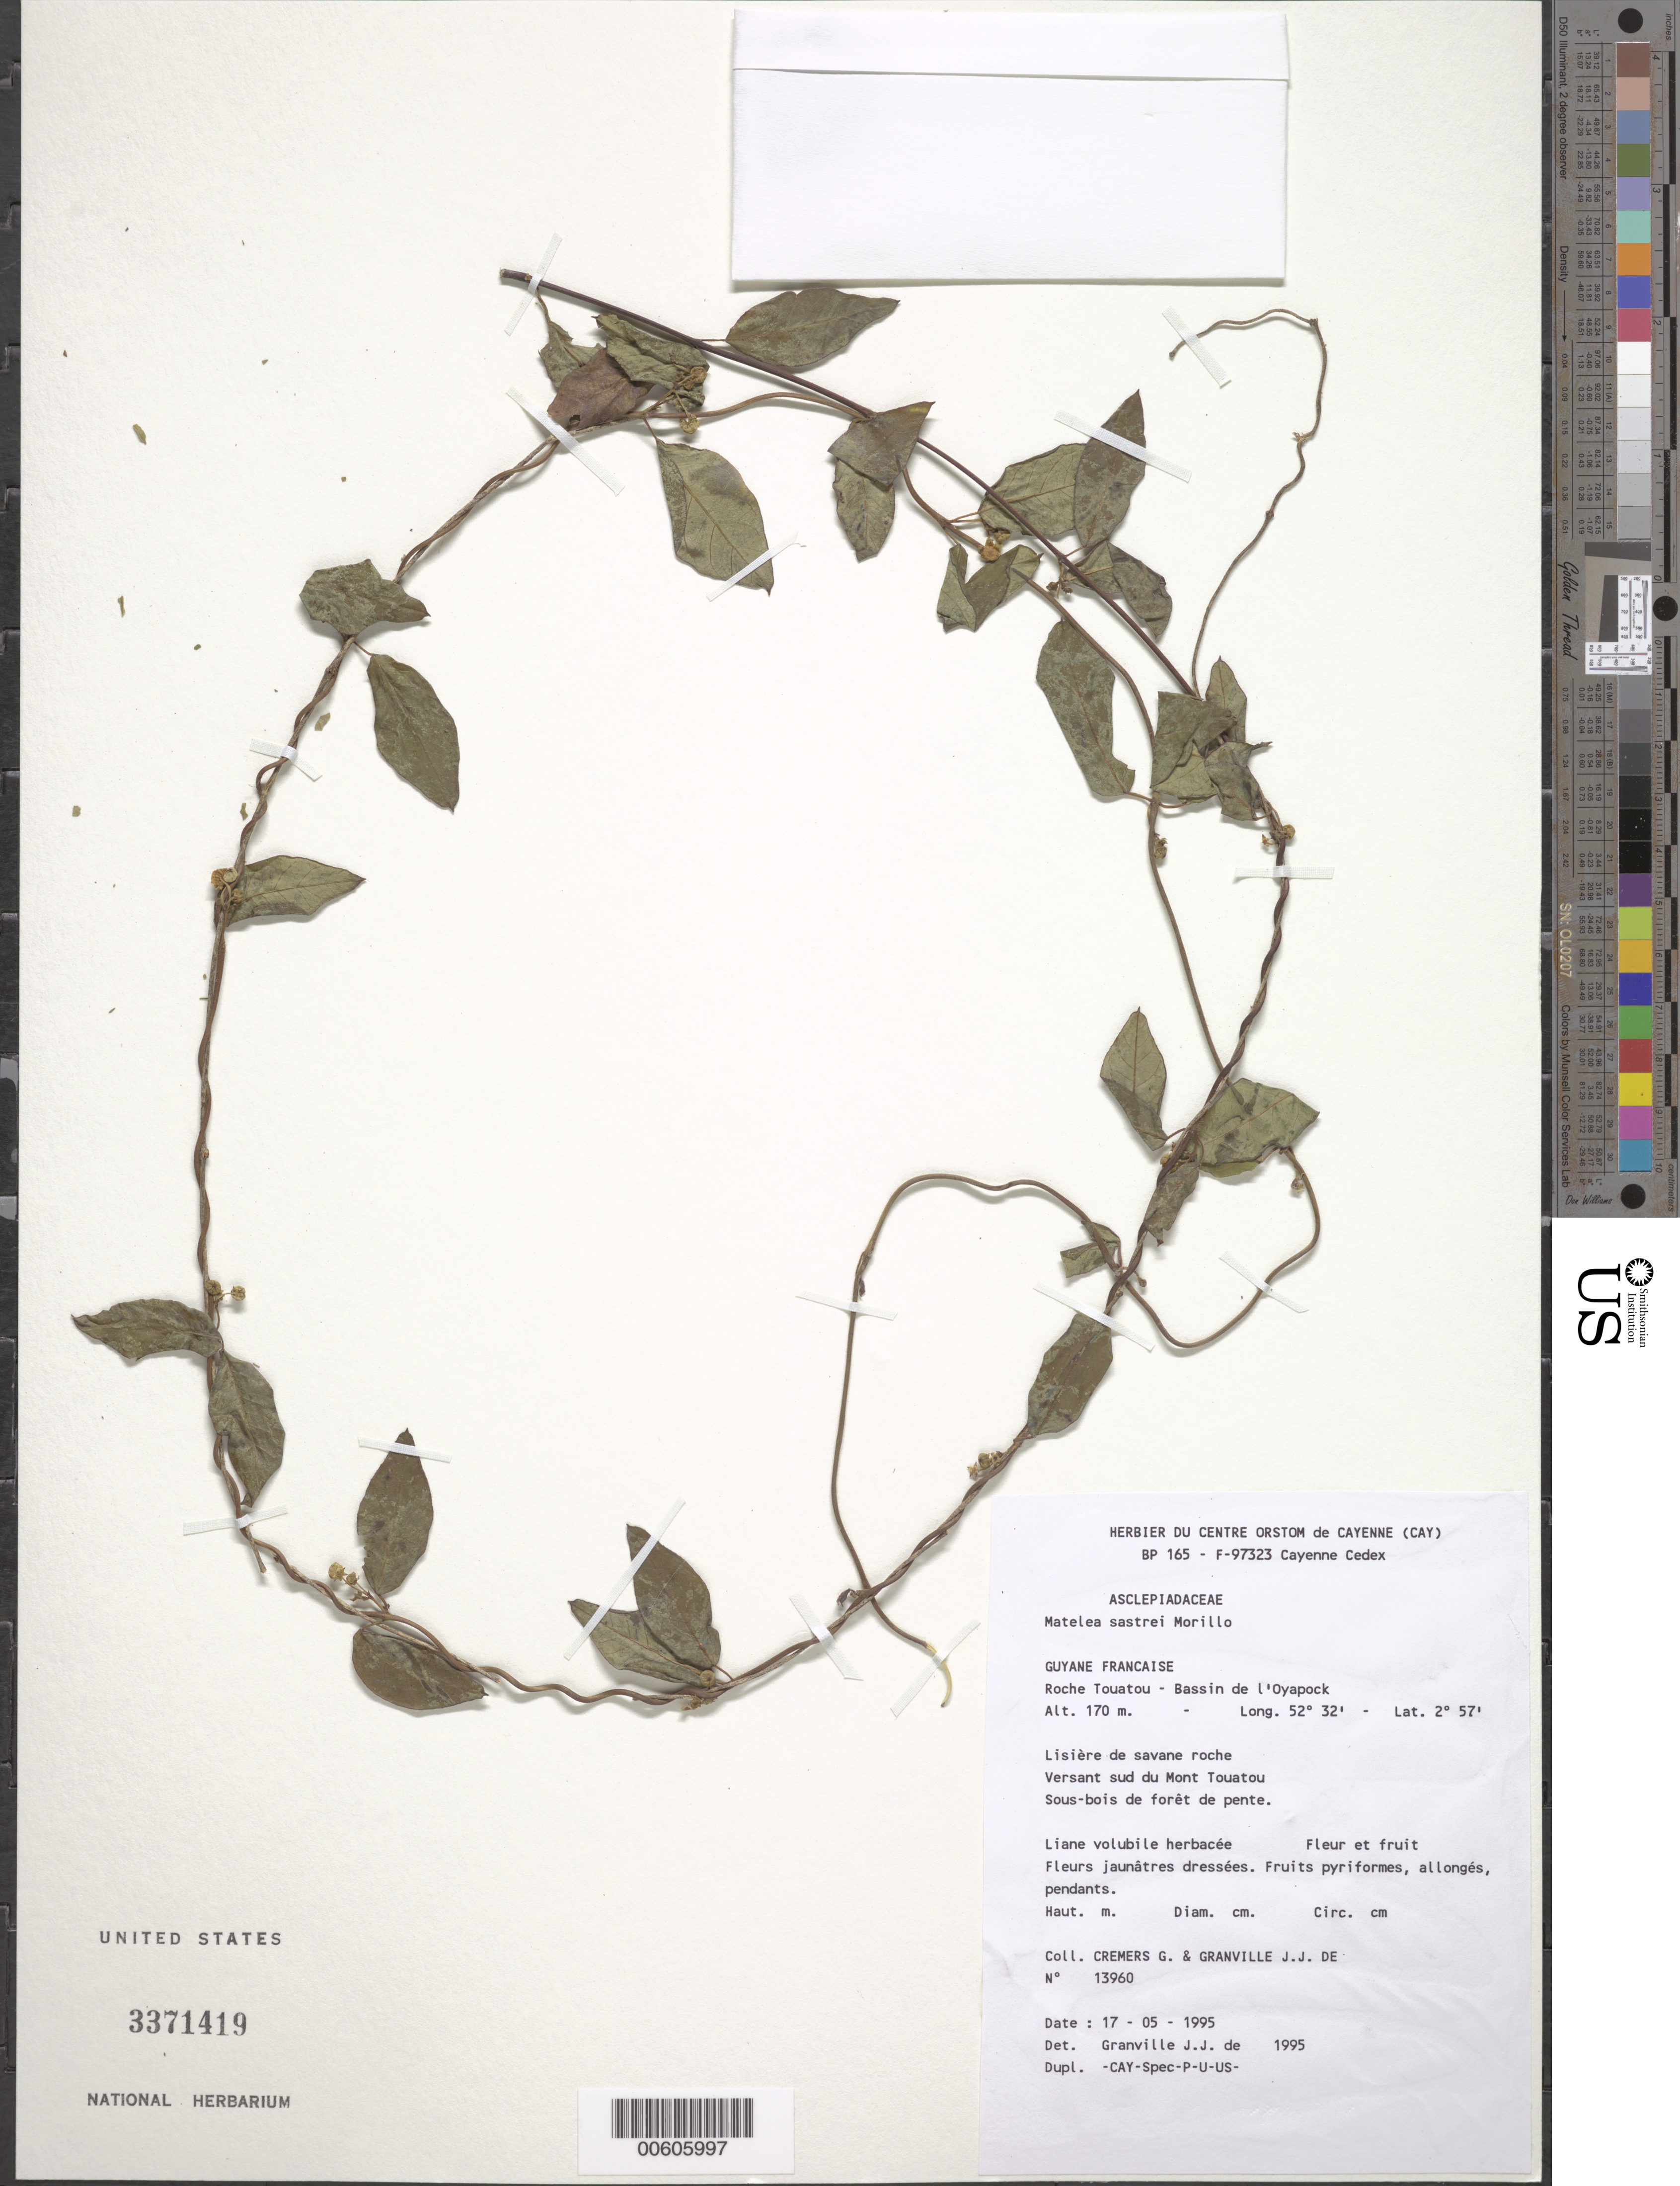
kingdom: Plantae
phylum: Tracheophyta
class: Magnoliopsida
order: Gentianales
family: Apocynaceae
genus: Matelea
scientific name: Matelea sastrei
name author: Morillo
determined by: Granville, J. J. de, (CAY), Institut de Recherche pour le Developpement (IRD) (FRENCH GUIANA)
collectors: G. Cremers & J.-J. de Granville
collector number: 13960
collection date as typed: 17-May-95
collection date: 1995-05-17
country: French Guiana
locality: Roche Touatou, Bassin de l'Oyapock, versant sud du Mont Touatou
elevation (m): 170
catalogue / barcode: US 3371419